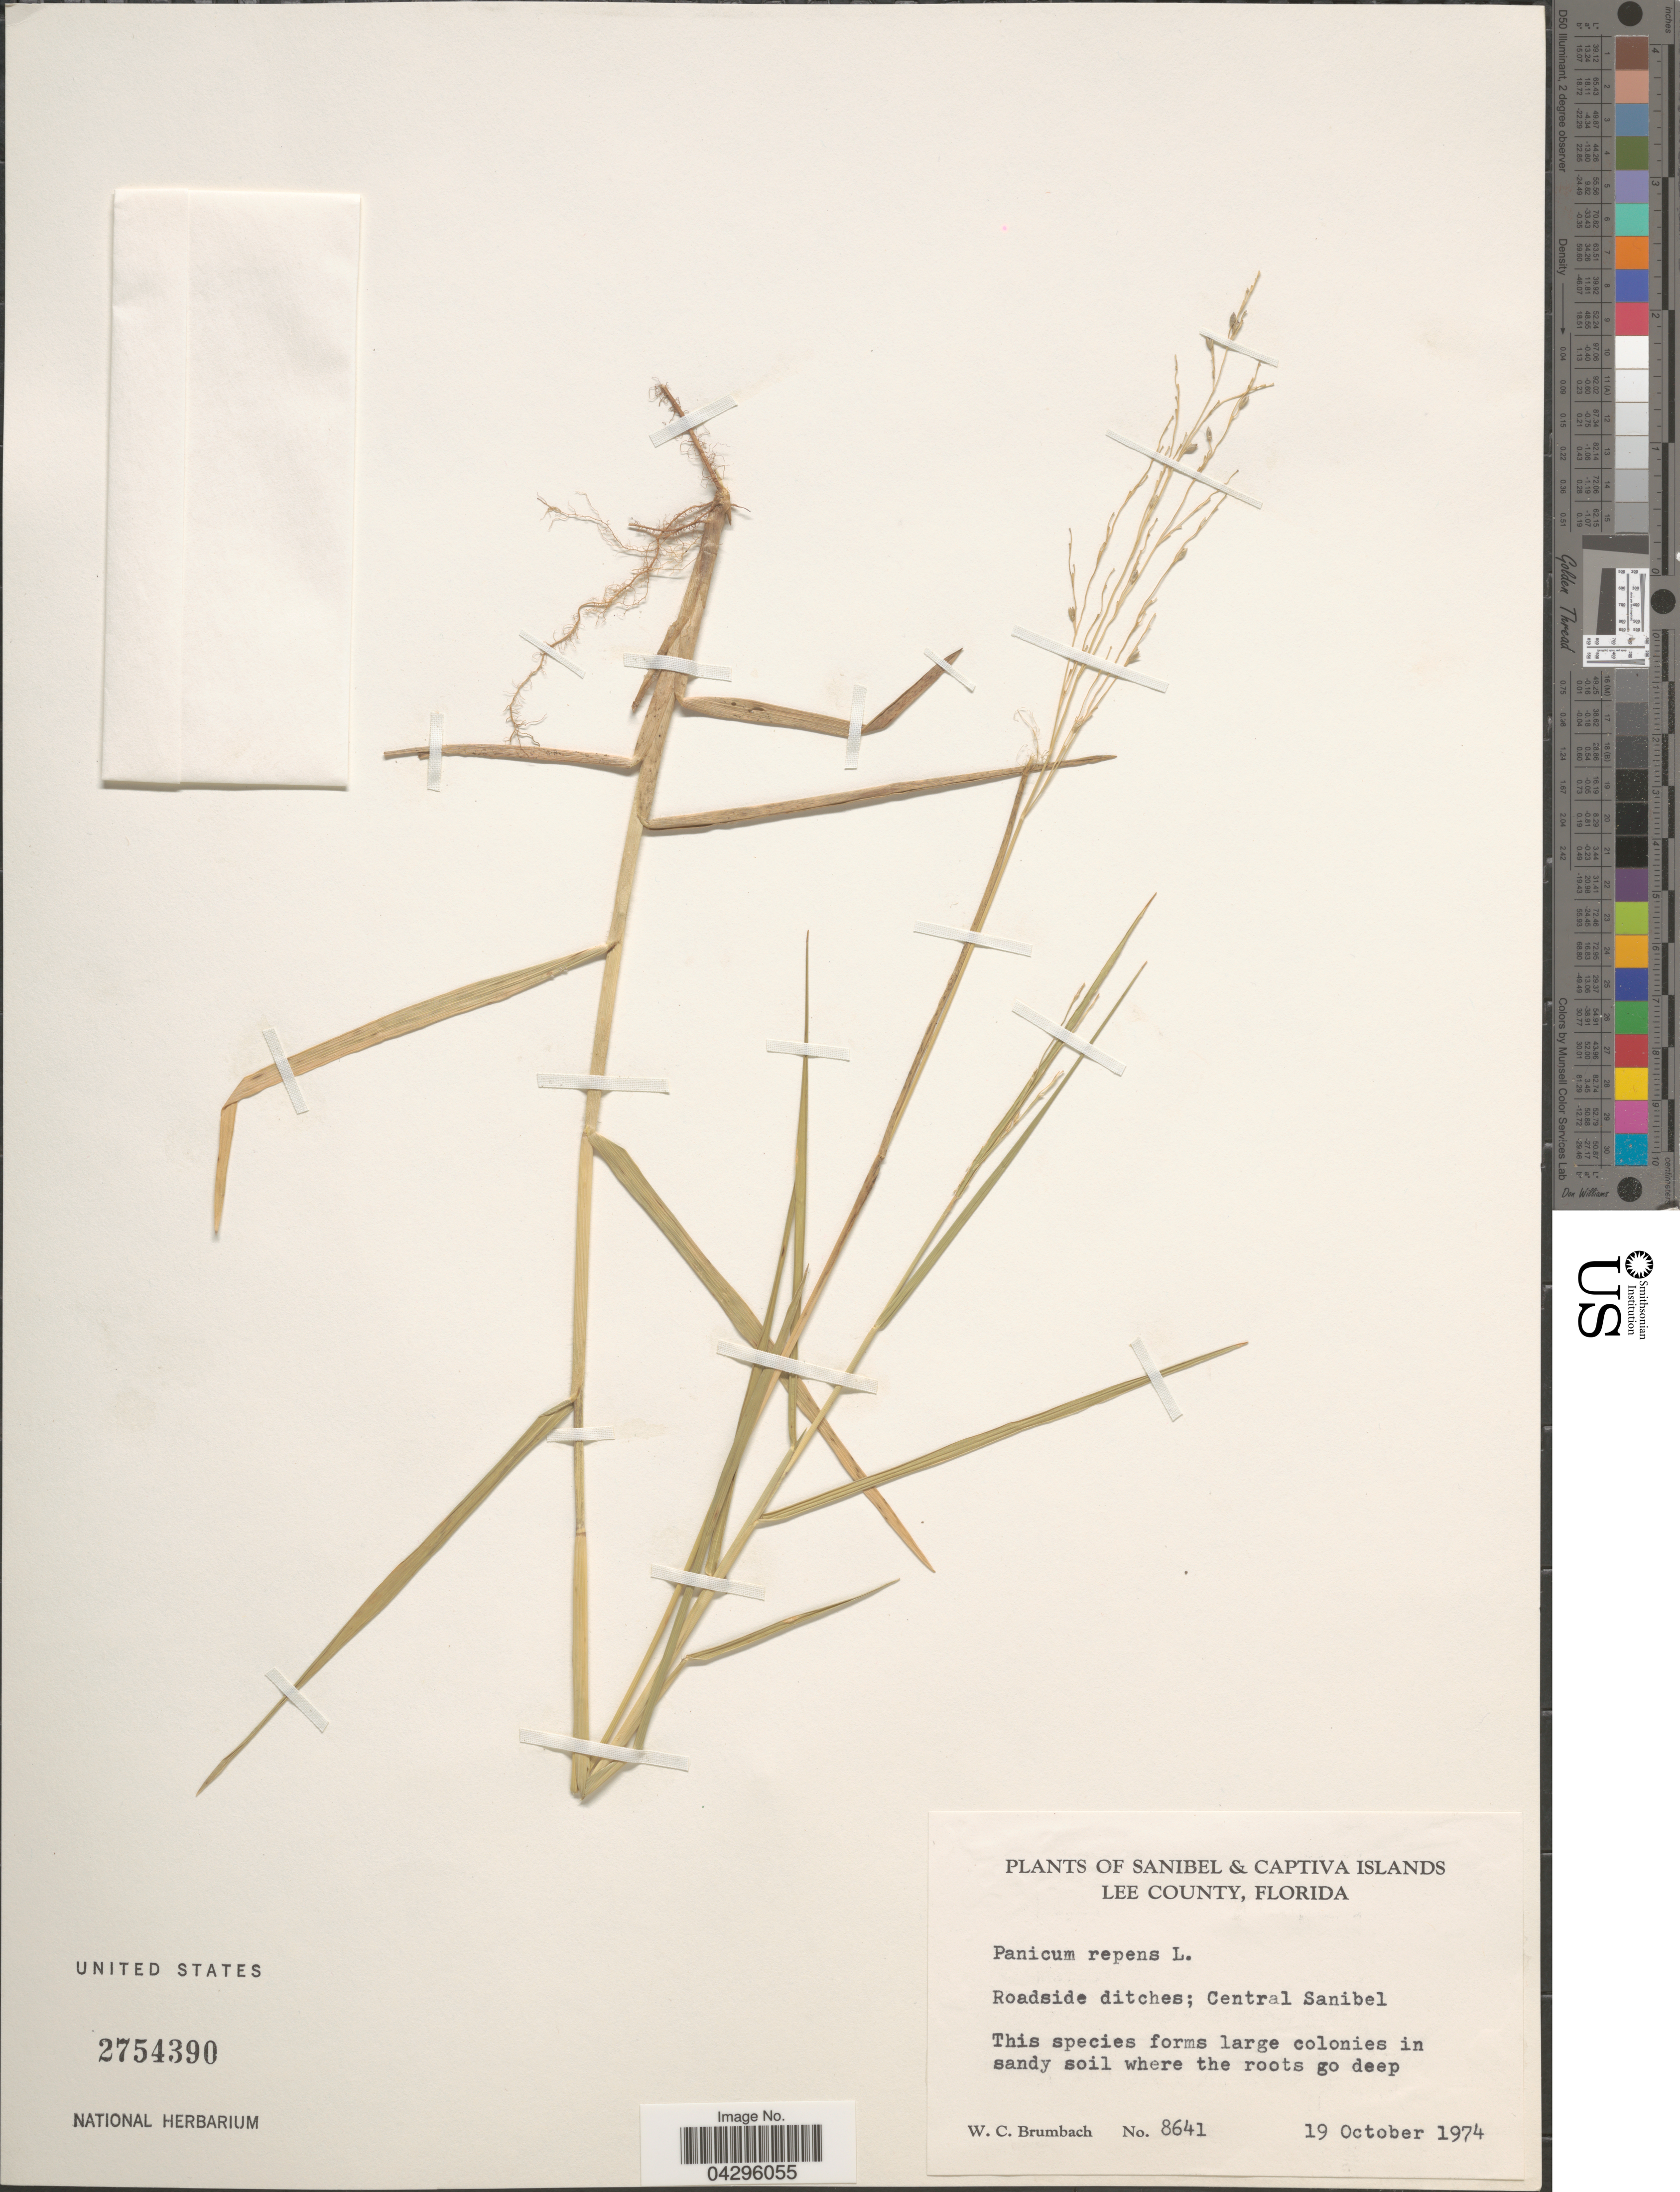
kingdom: Plantae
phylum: Tracheophyta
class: Liliopsida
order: Poales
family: Poaceae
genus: Panicum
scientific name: Panicum repens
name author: L.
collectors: W. C. Brumbach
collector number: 8641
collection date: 1974-10-19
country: United States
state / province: Florida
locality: Sanibel & Captiva Islands Lee County. Roadside ditches; Central Sanibel.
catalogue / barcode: US 2754390